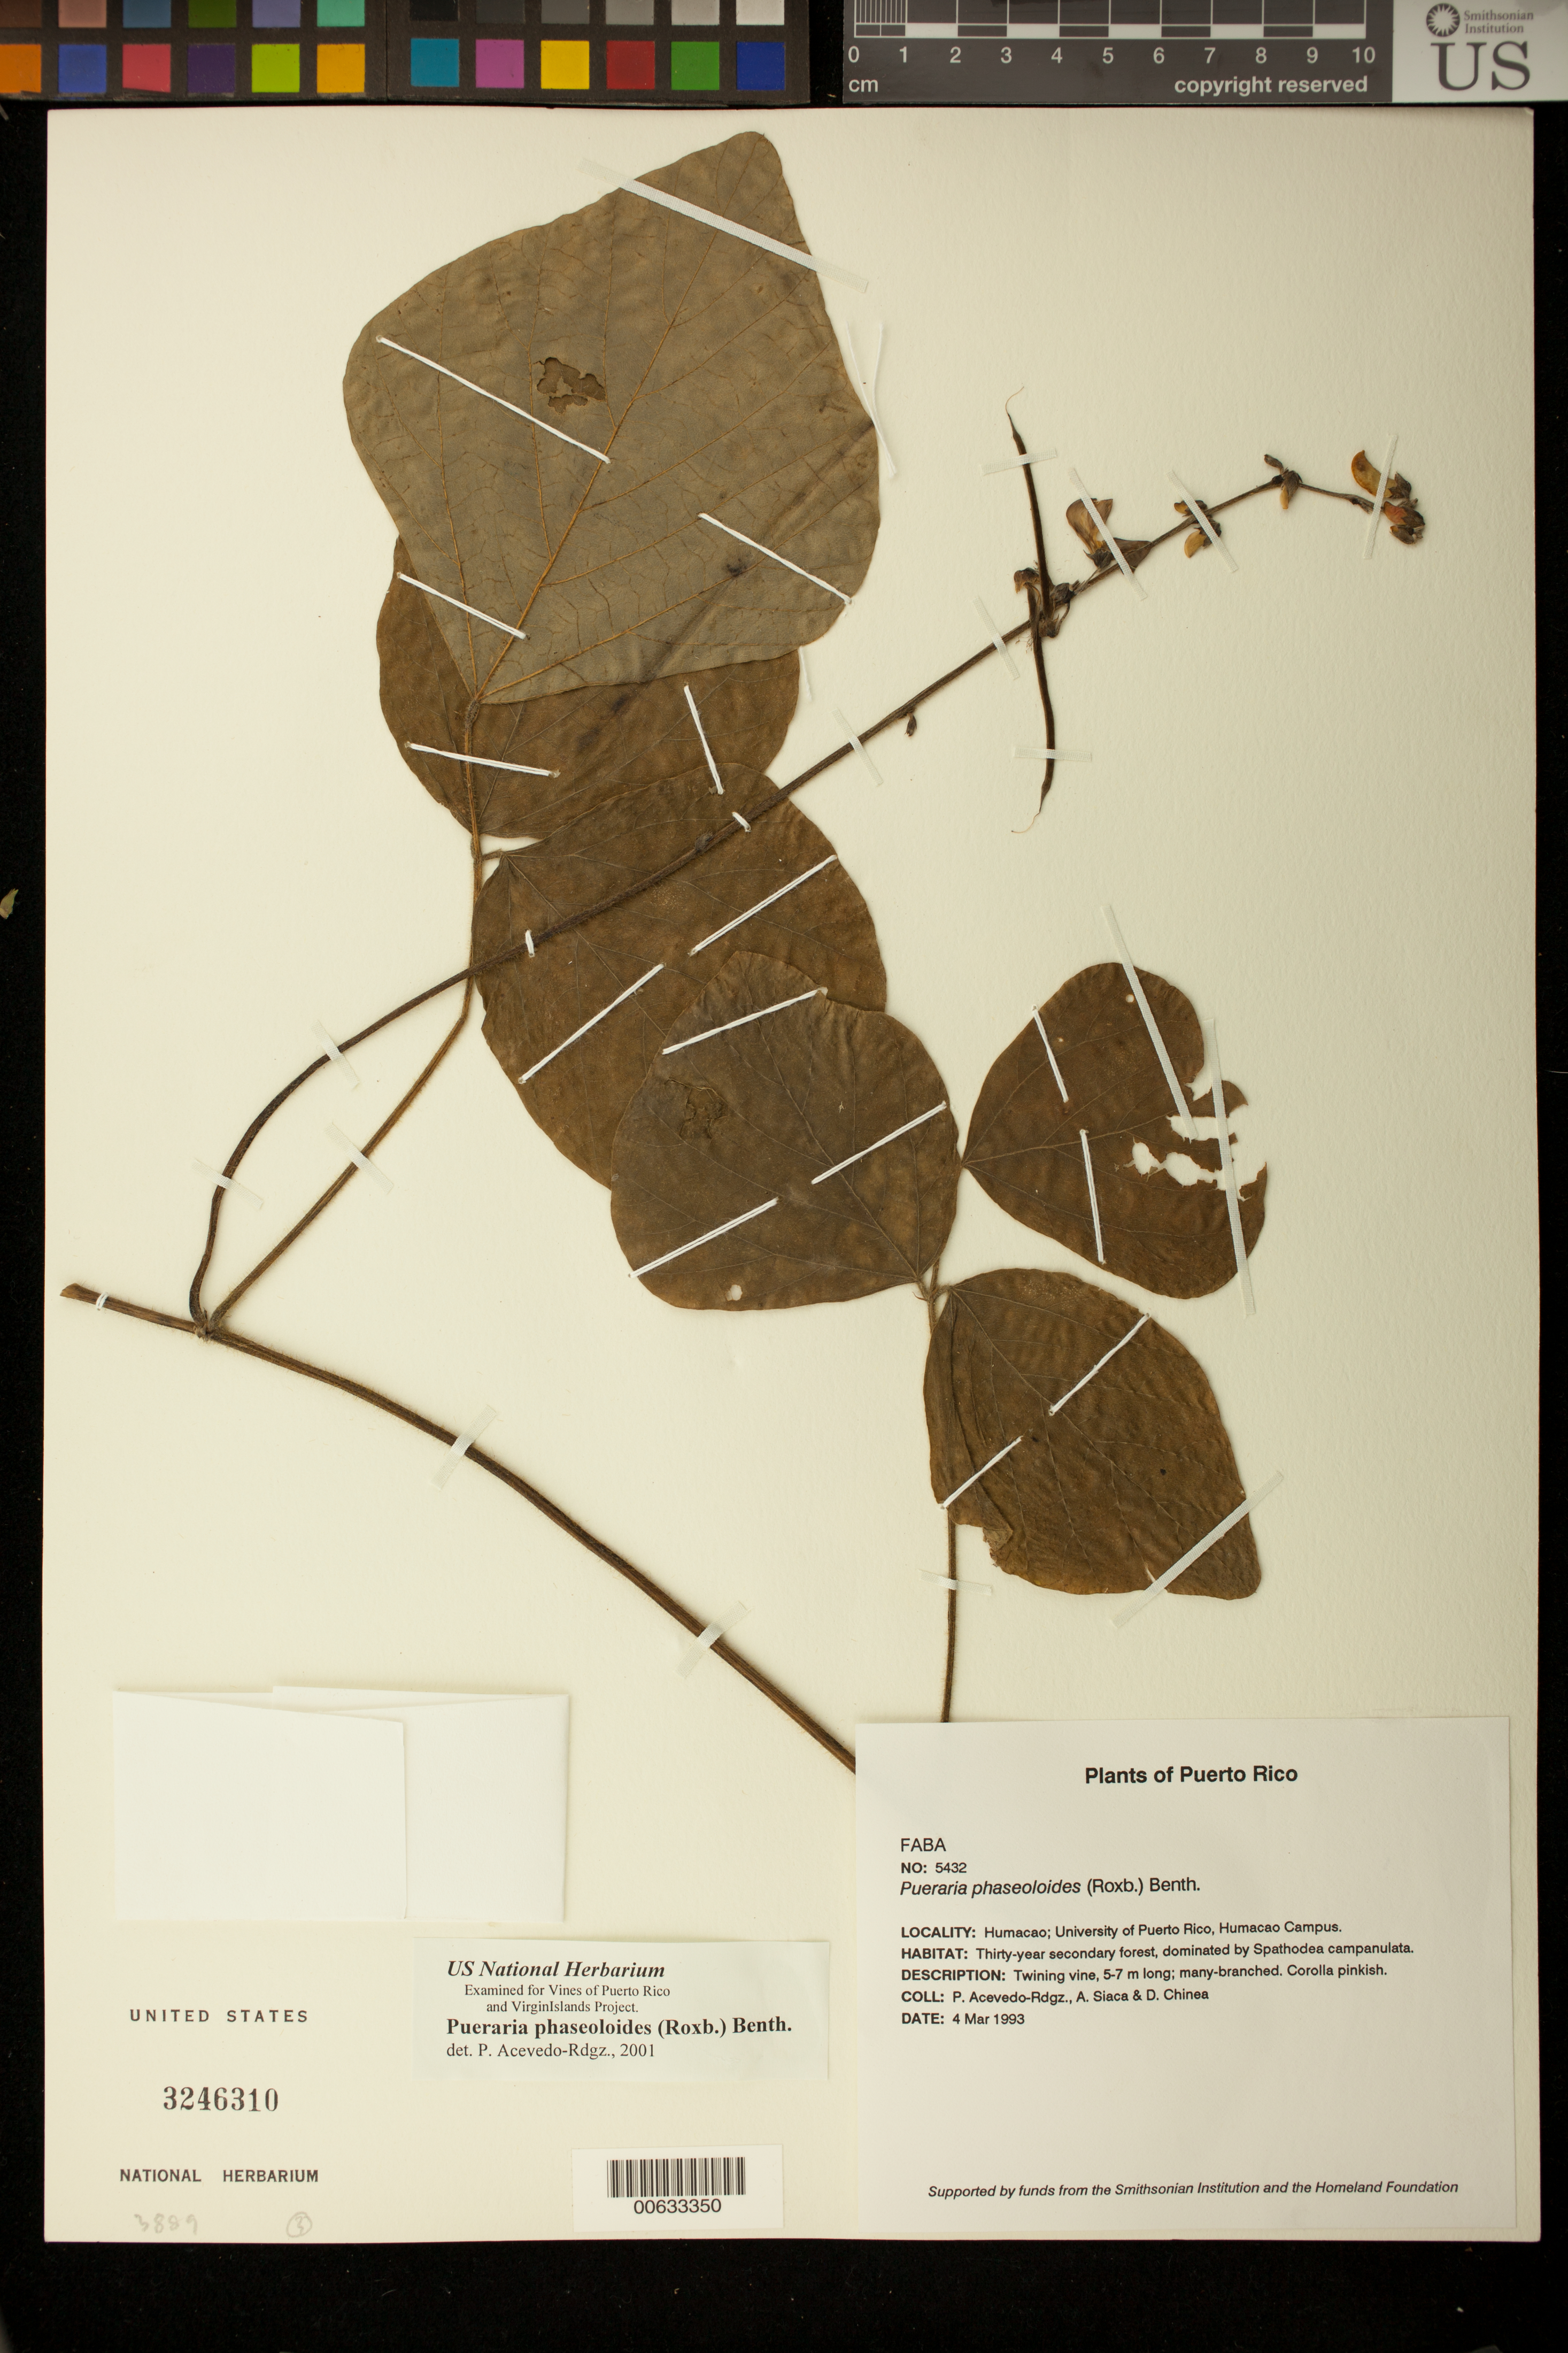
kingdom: Plantae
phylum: Tracheophyta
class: Magnoliopsida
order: Fabales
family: Fabaceae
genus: Neustanthus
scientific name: Neustanthus phaseoloides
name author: (Roxb.) Benth.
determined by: Egan, Ashley N., (US), Smithsonian Institution - National Museum of Natural History (UNITED STATES)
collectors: P. Acevedo-Rodr., A. Siaca & D. Chinea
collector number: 5432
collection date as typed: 04 Mar 1993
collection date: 1993-03-04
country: Puerto Rico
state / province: Humacao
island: Puerto Rico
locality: Humacao; University of Puerto Rico, Humacao Campus.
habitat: Thirty-year secondary forest, dominated by Spathodea campanulata.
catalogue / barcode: US 3246310